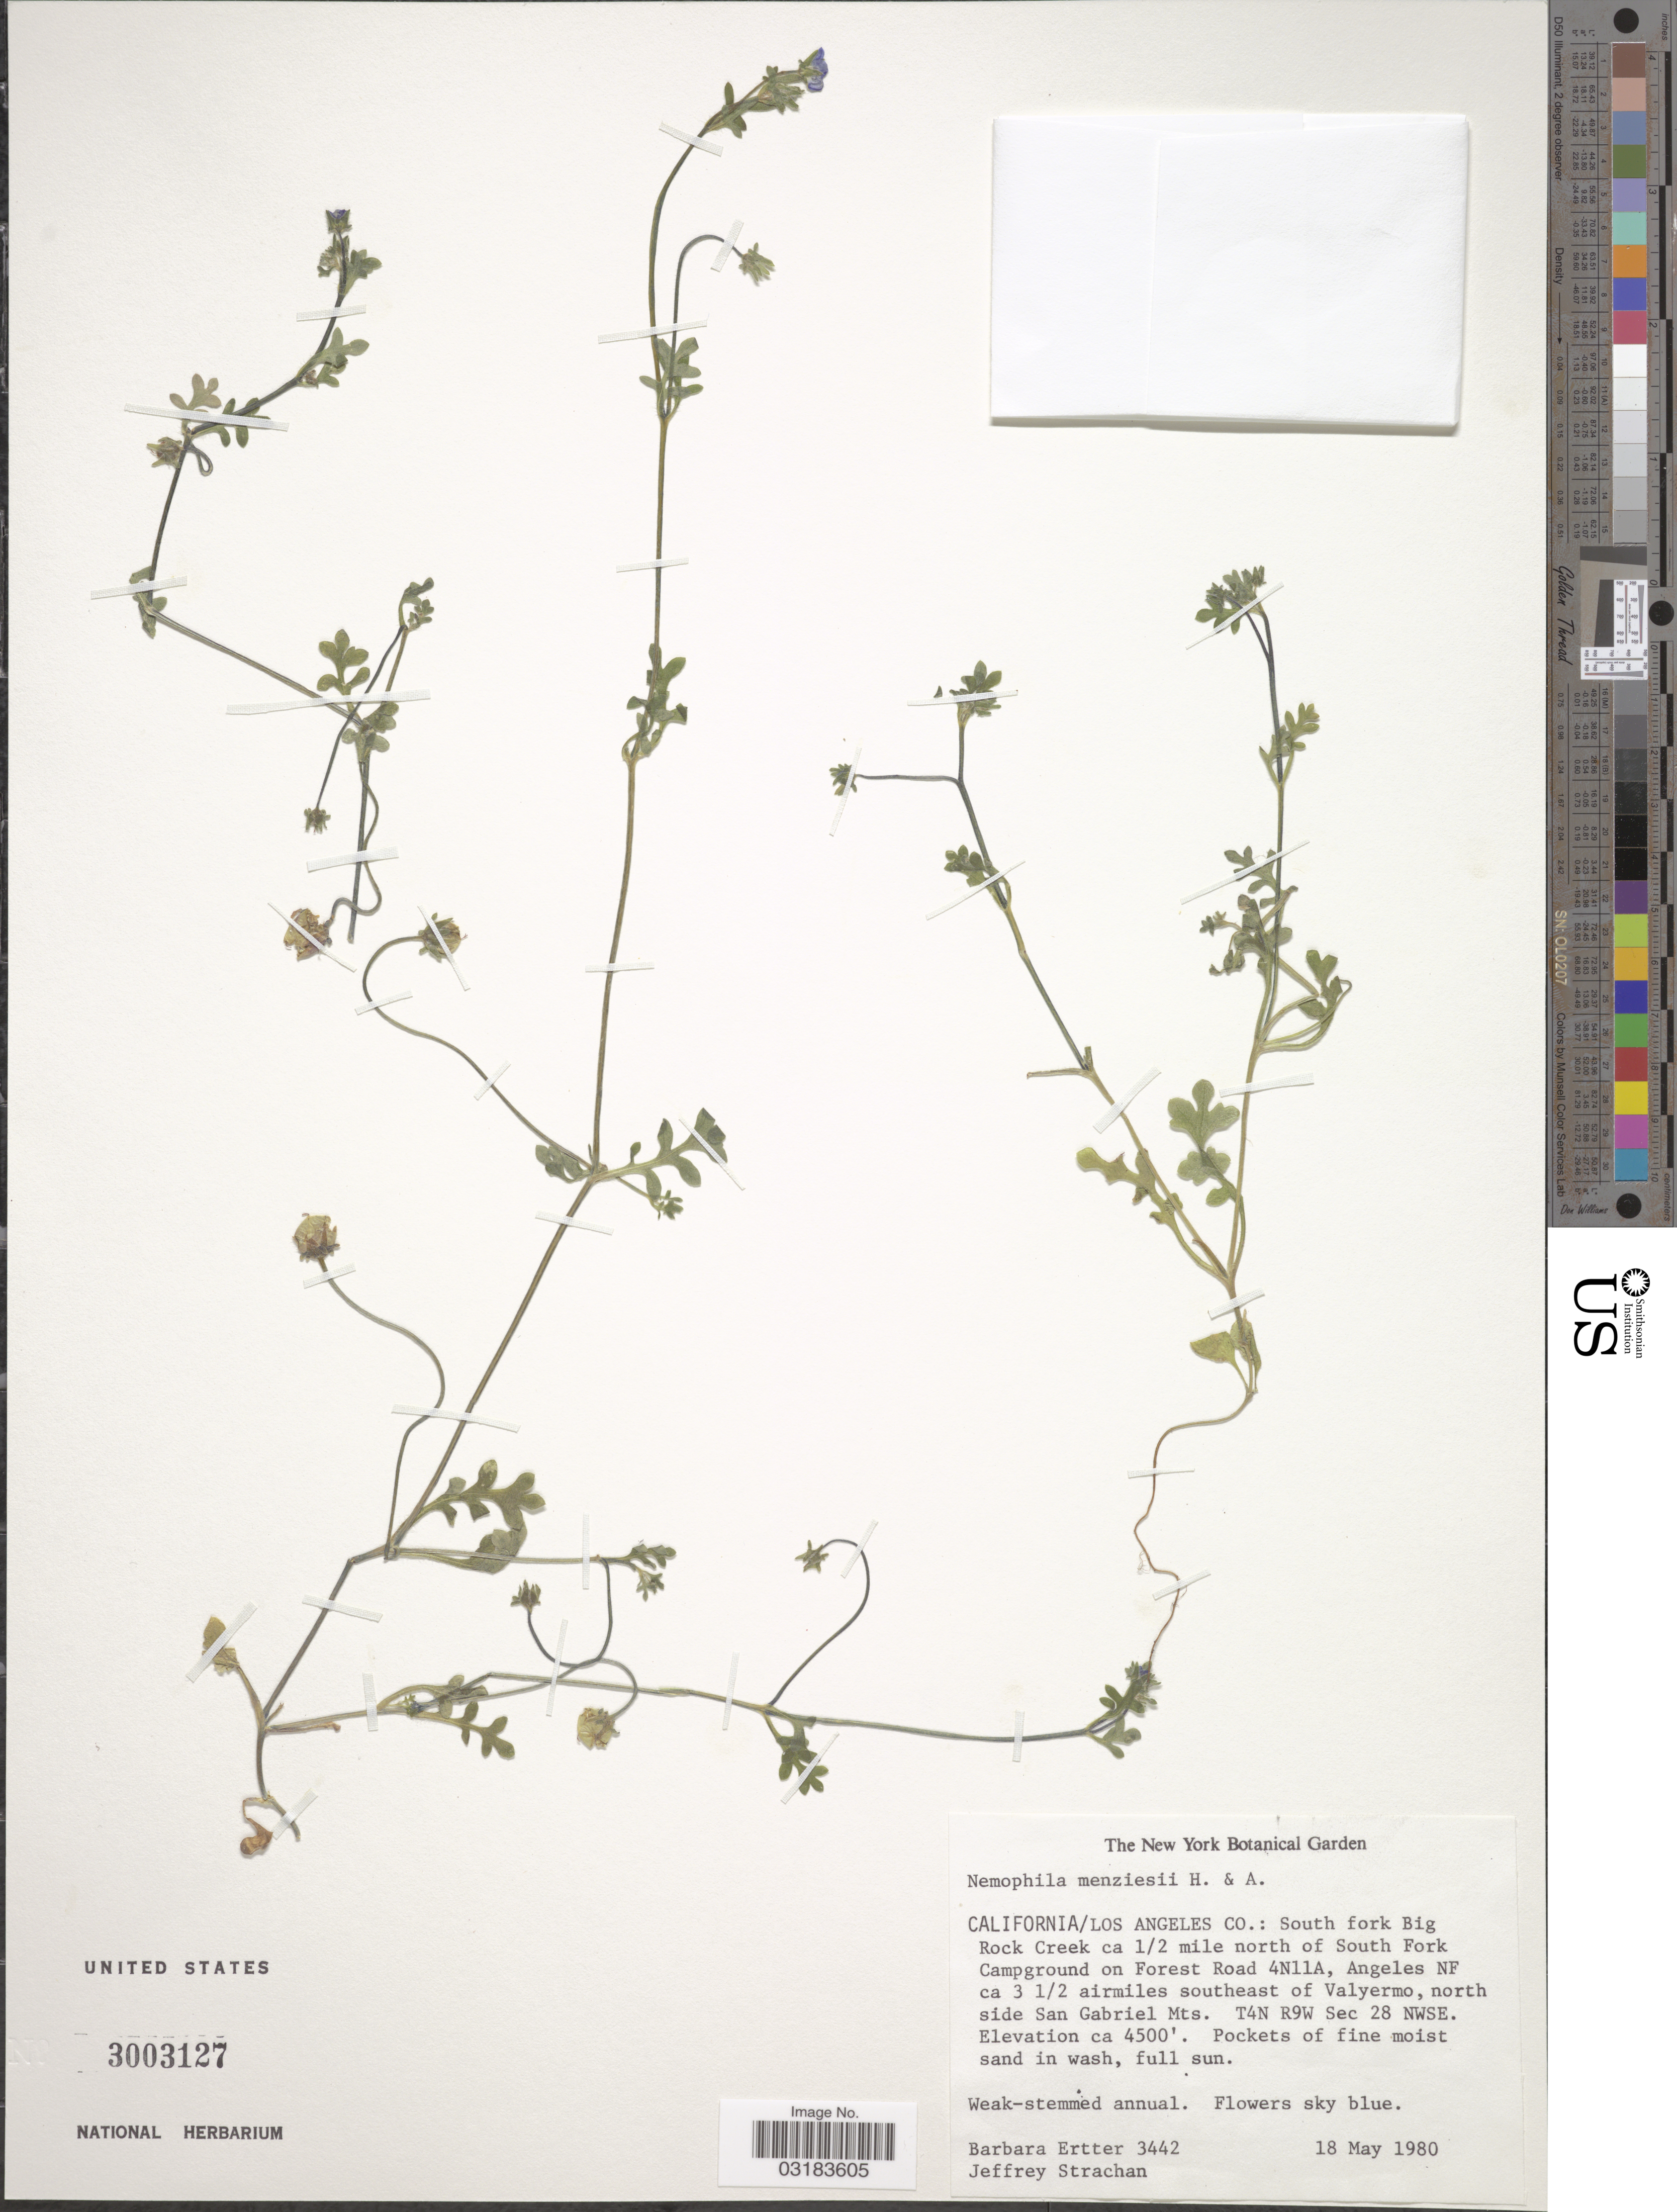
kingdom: Plantae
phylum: Tracheophyta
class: Magnoliopsida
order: Boraginales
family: Hydrophyllaceae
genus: Nemophila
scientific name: Nemophila menziesii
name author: Hook. & Arn.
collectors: B. Ertter & J. Strachan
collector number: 3442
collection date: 1980-05-18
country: United States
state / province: California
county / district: Los Angeles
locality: Los Angeles Co.: South fork Big Rock Creek ca ½ mile north of South Fork Campground on Forest Road 4N11A, Angeles NF ca 3½ airmiles southeast of Valyermo, north side San Gabriel Mts. T4N R9W Sec 28 NWSE.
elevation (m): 1372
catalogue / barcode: US 3003127